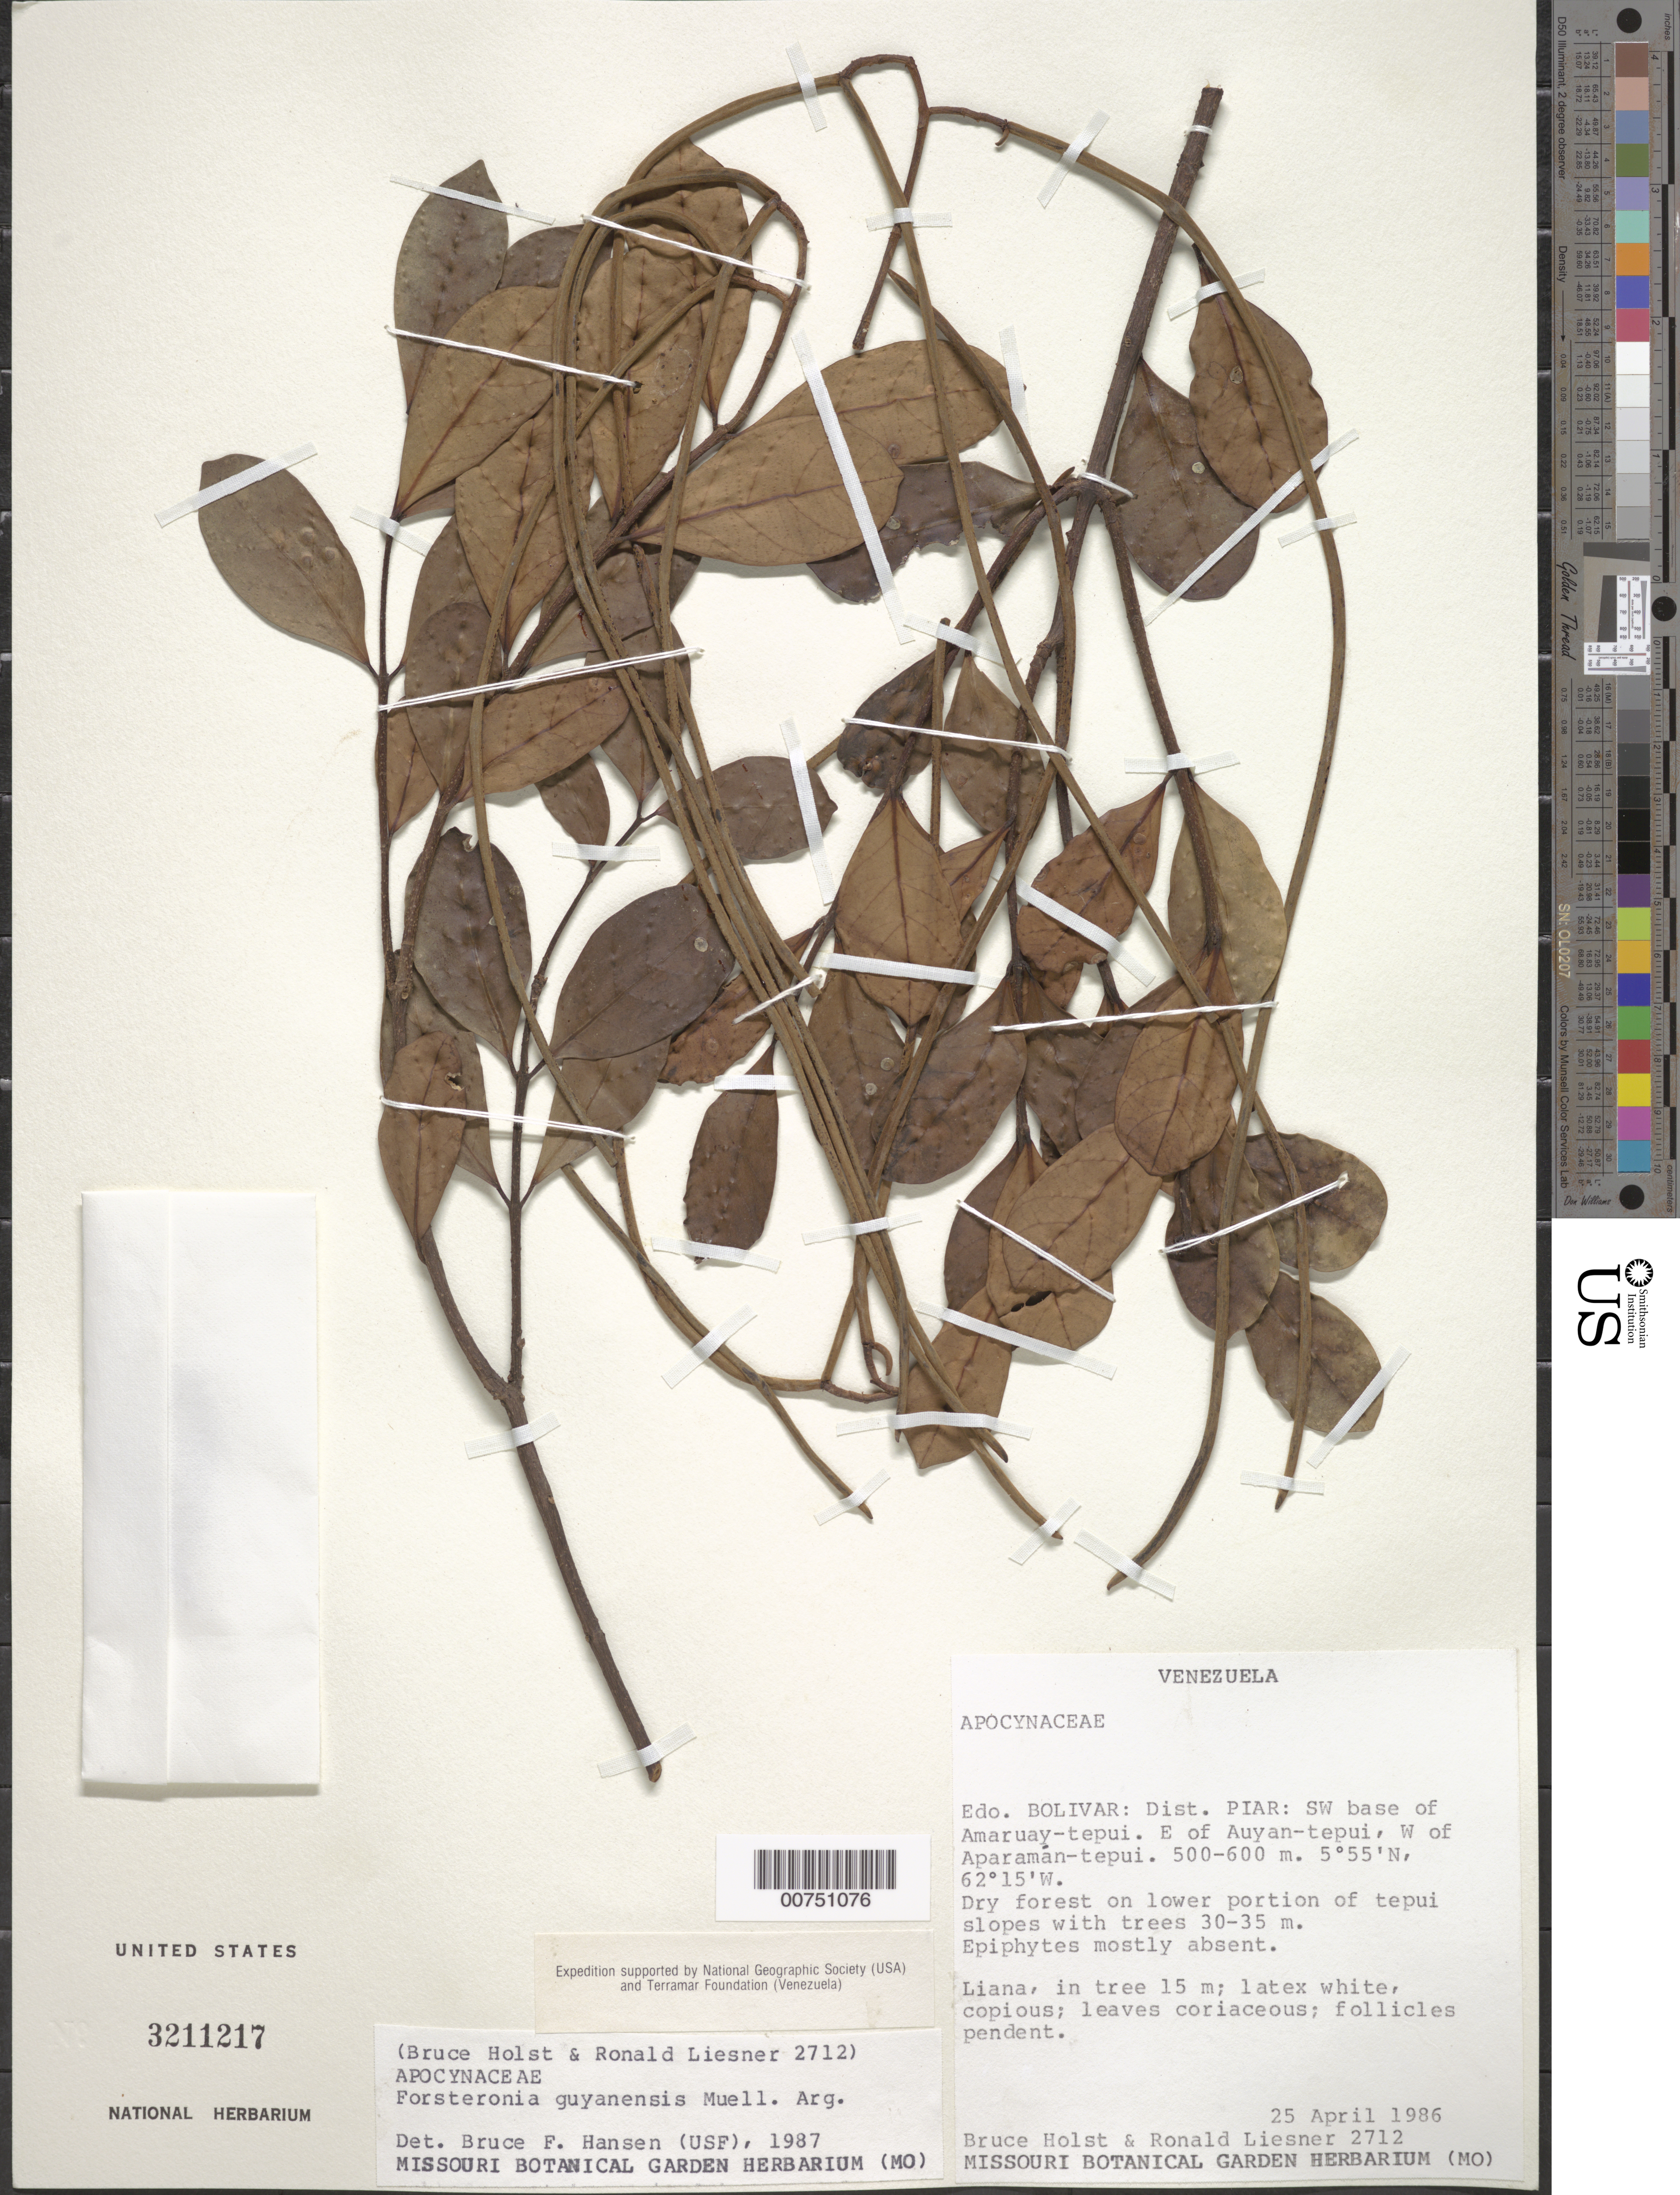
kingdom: Plantae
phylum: Tracheophyta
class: Magnoliopsida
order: Gentianales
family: Apocynaceae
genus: Forsteronia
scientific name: Forsteronia guyanensis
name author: Müll. Arg.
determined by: Hansen, B.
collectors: B. Holst & R. L. Liesner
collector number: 2712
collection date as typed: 25-Apr-86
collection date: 1986-04-25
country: Venezuela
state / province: Bolívar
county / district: Piar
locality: Amaruay-tepuí, SW slope, E of Auyan-tepuí, W of Aparamán-tepuí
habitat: Dry forest on lower portion of tepui, slopes with trees 30-35m, epiphytes mostly absent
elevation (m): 500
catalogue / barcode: US 3211217